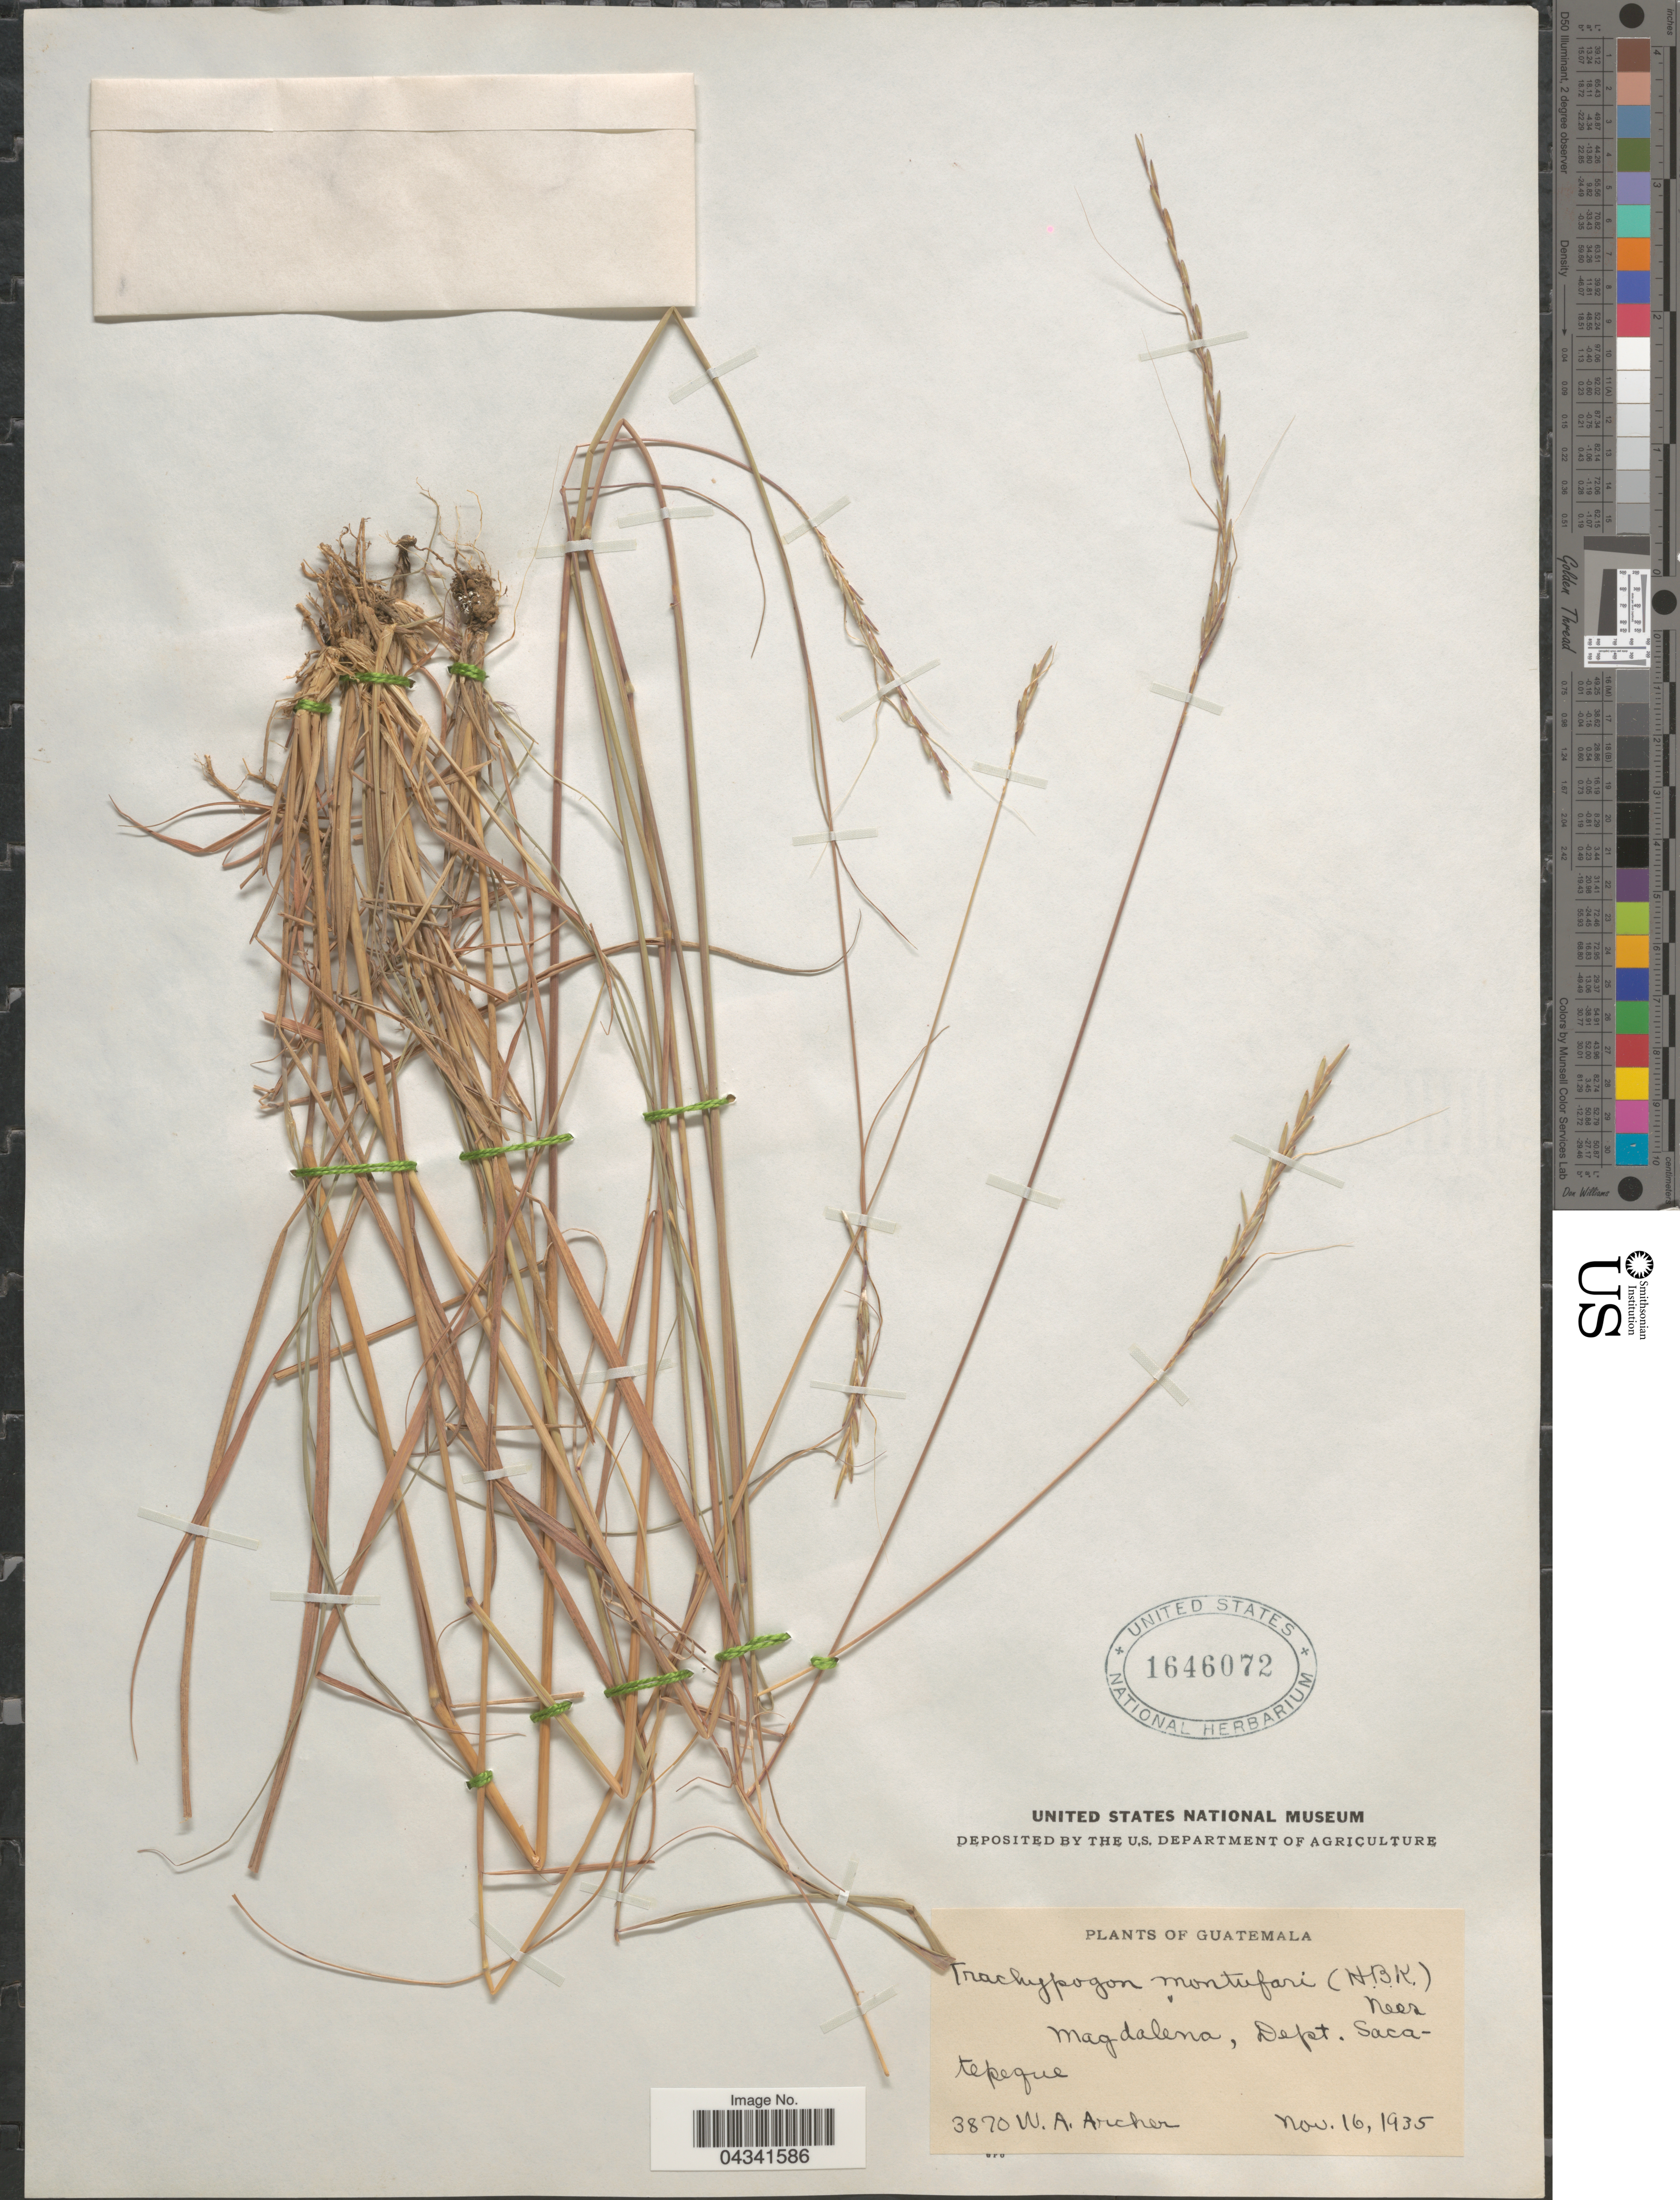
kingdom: Plantae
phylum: Tracheophyta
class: Liliopsida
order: Poales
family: Poaceae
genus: Trachypogon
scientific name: Trachypogon spicatus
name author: (L. f.) Kuntze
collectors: W. Archer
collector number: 3870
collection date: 1935-11-16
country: Guatemala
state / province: Sacatepequez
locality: Magdalena, Dept. Sacatepeque.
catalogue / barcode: US 1646072